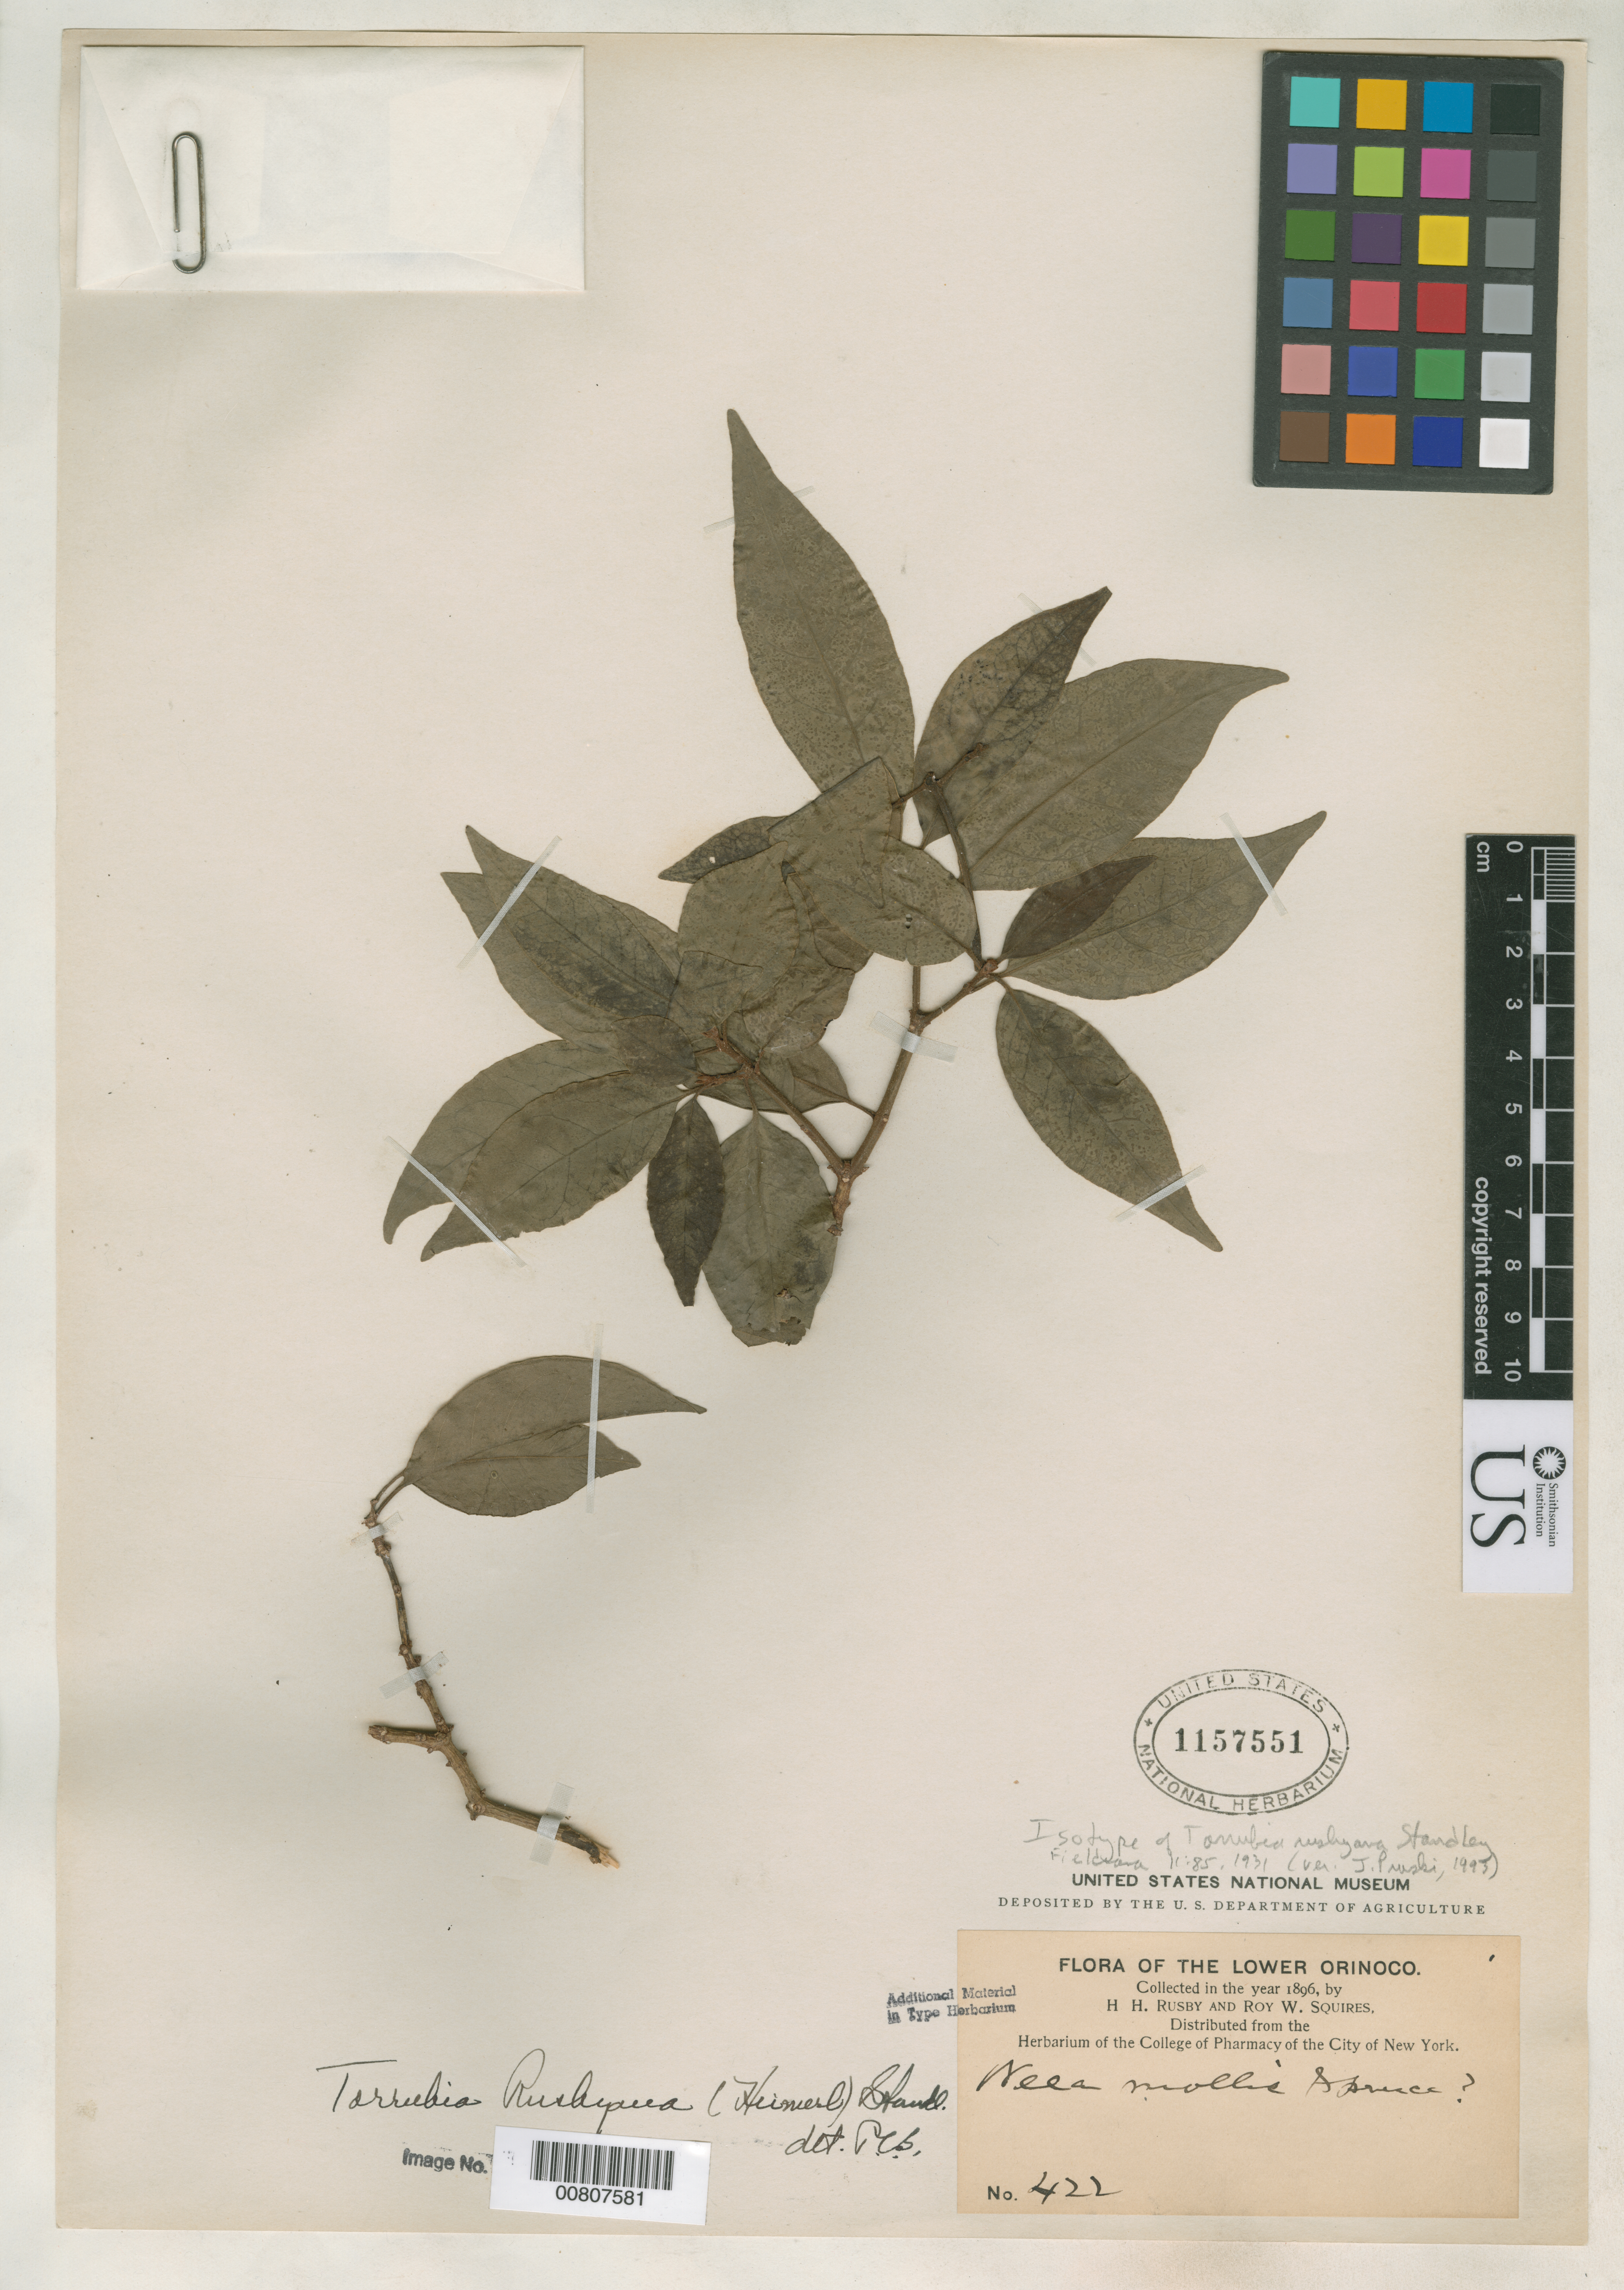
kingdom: Plantae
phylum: Tracheophyta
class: Magnoliopsida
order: Caryophyllales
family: Nyctaginaceae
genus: Torrubia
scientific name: Torrubia rusbyana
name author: Standl.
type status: Isotype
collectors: H. H. Rusby & R. Squires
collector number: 422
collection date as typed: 1896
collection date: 1896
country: Venezuela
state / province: Delta Amacuro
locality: Lower Orinoco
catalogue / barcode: US 1157551